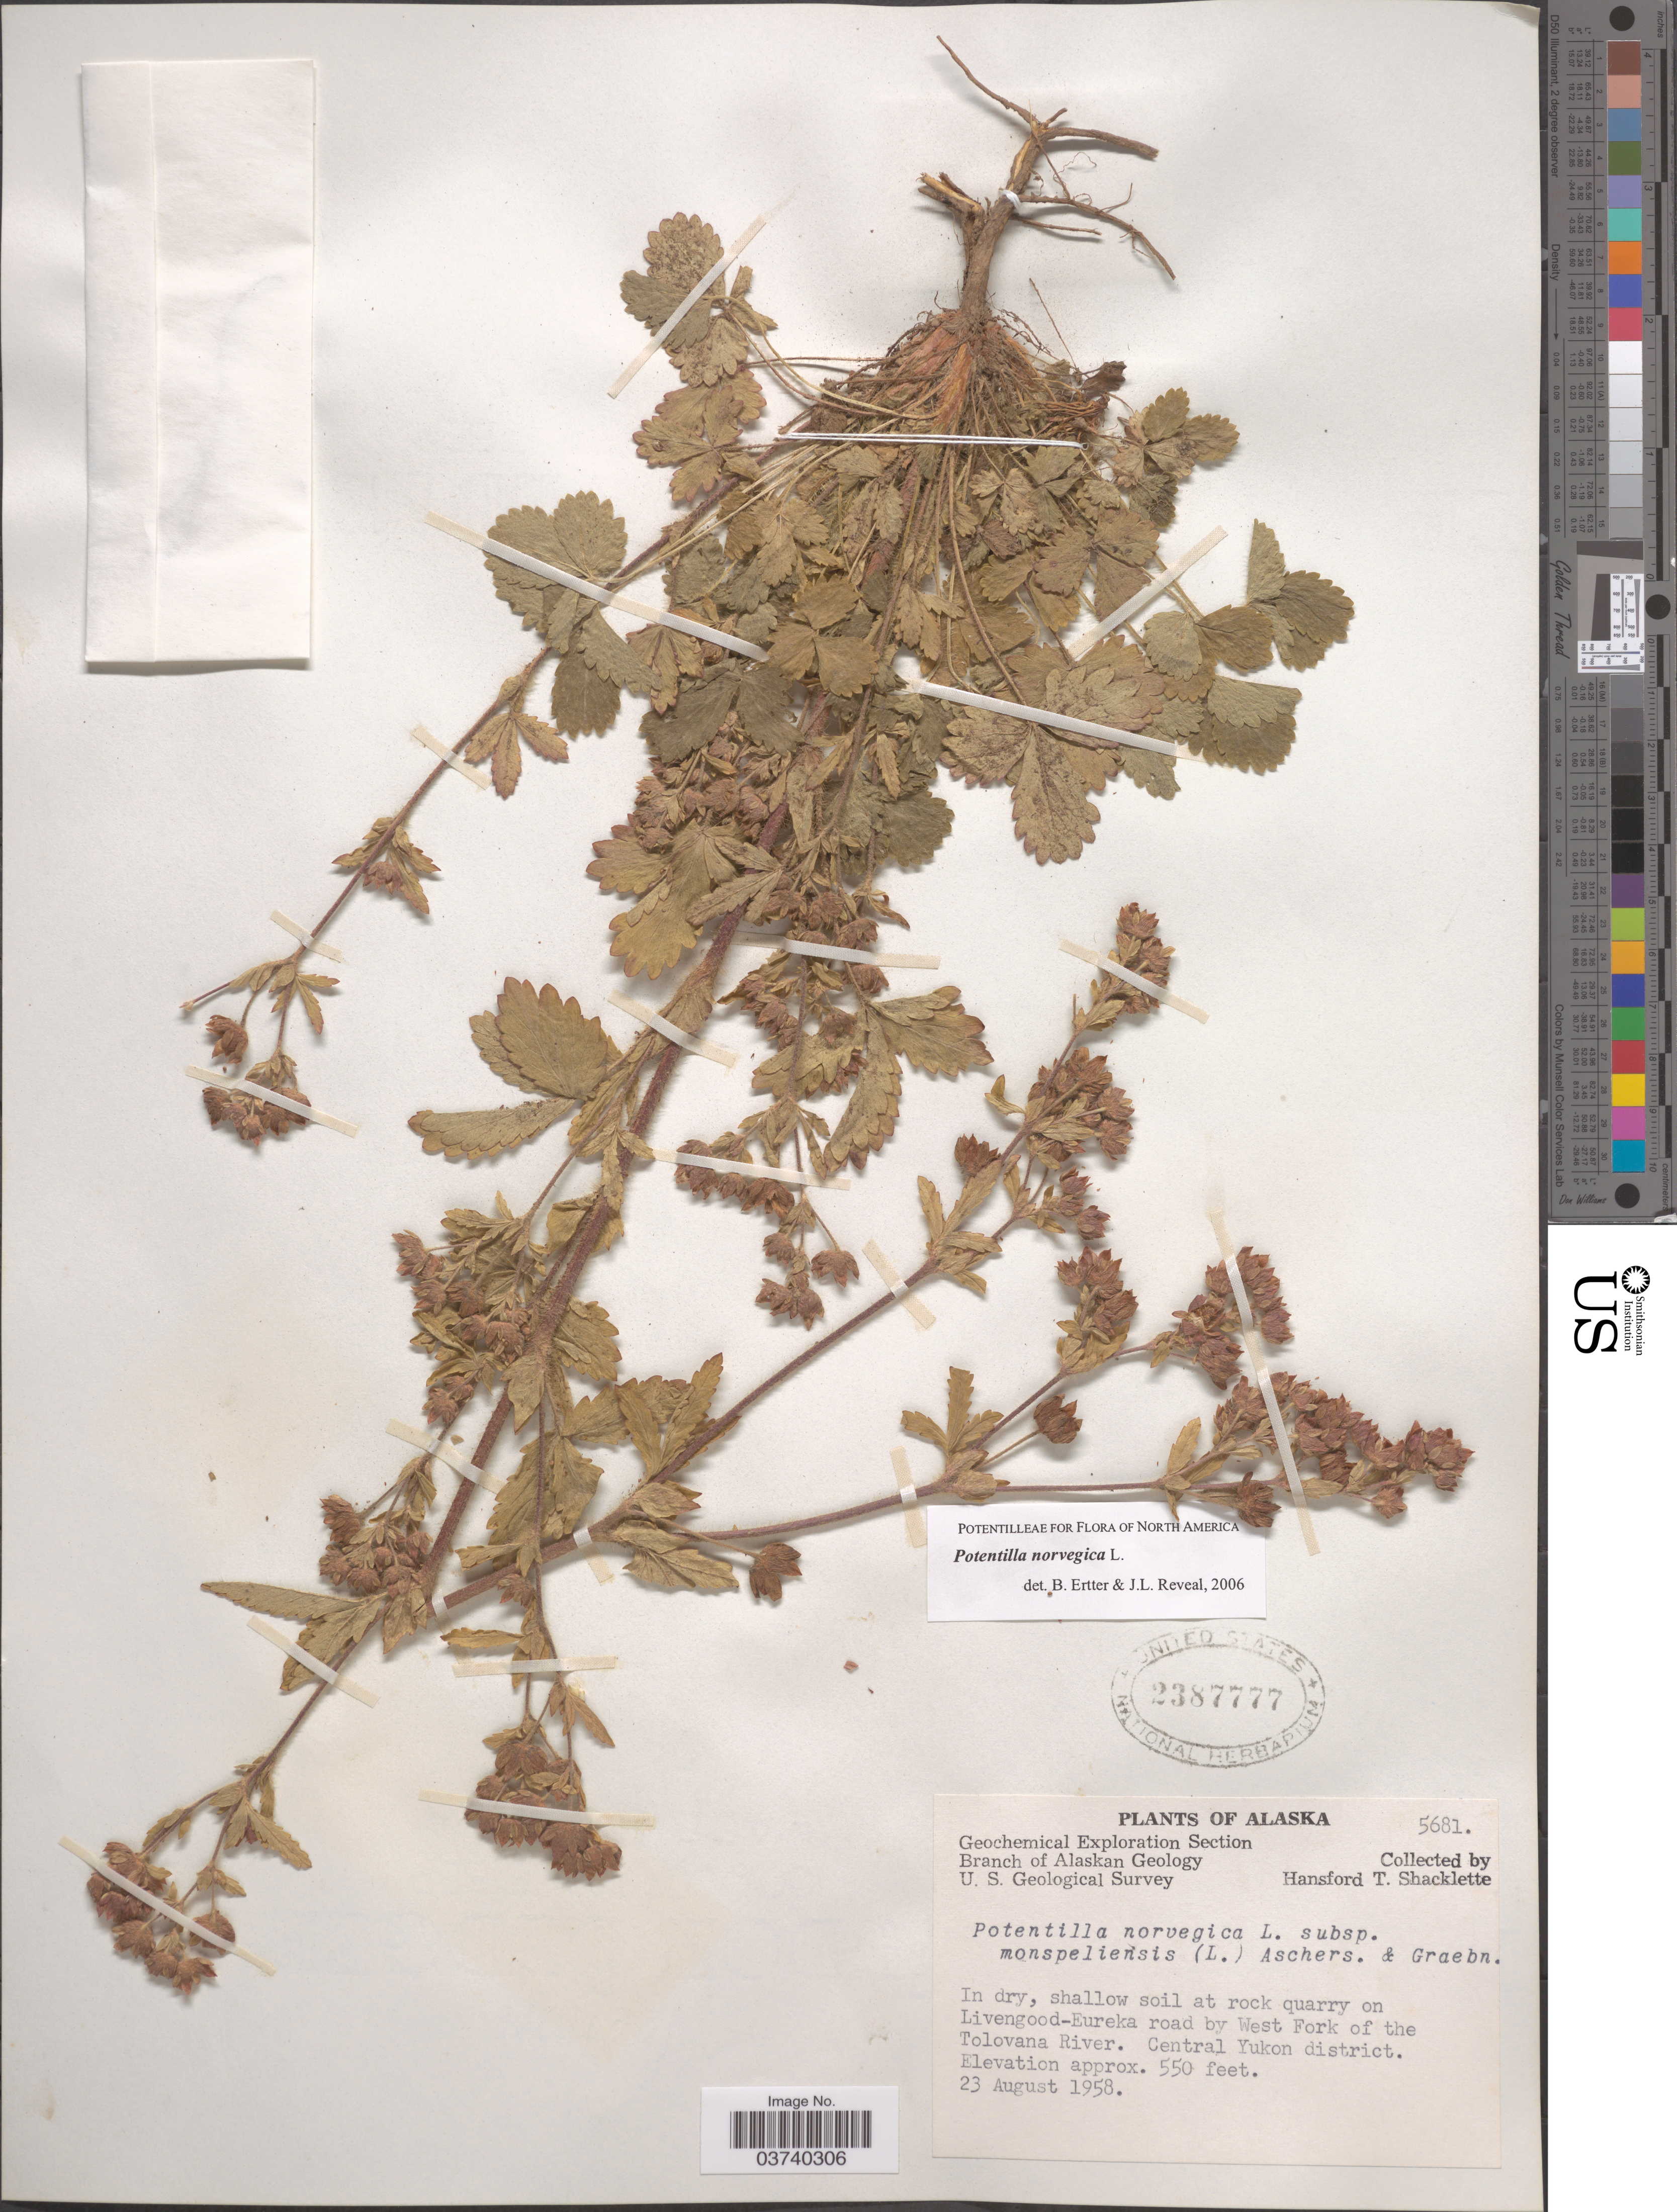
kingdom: Plantae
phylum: Tracheophyta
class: Magnoliopsida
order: Rosales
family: Rosaceae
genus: Potentilla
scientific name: Potentilla norvegica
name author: L.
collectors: H. Shacklette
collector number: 5681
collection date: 1958-08-23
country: United States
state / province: Alaska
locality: Livengood-Eureka road by West Fork of the Tolovana River. Central Yukon district.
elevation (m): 168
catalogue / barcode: US 2387777